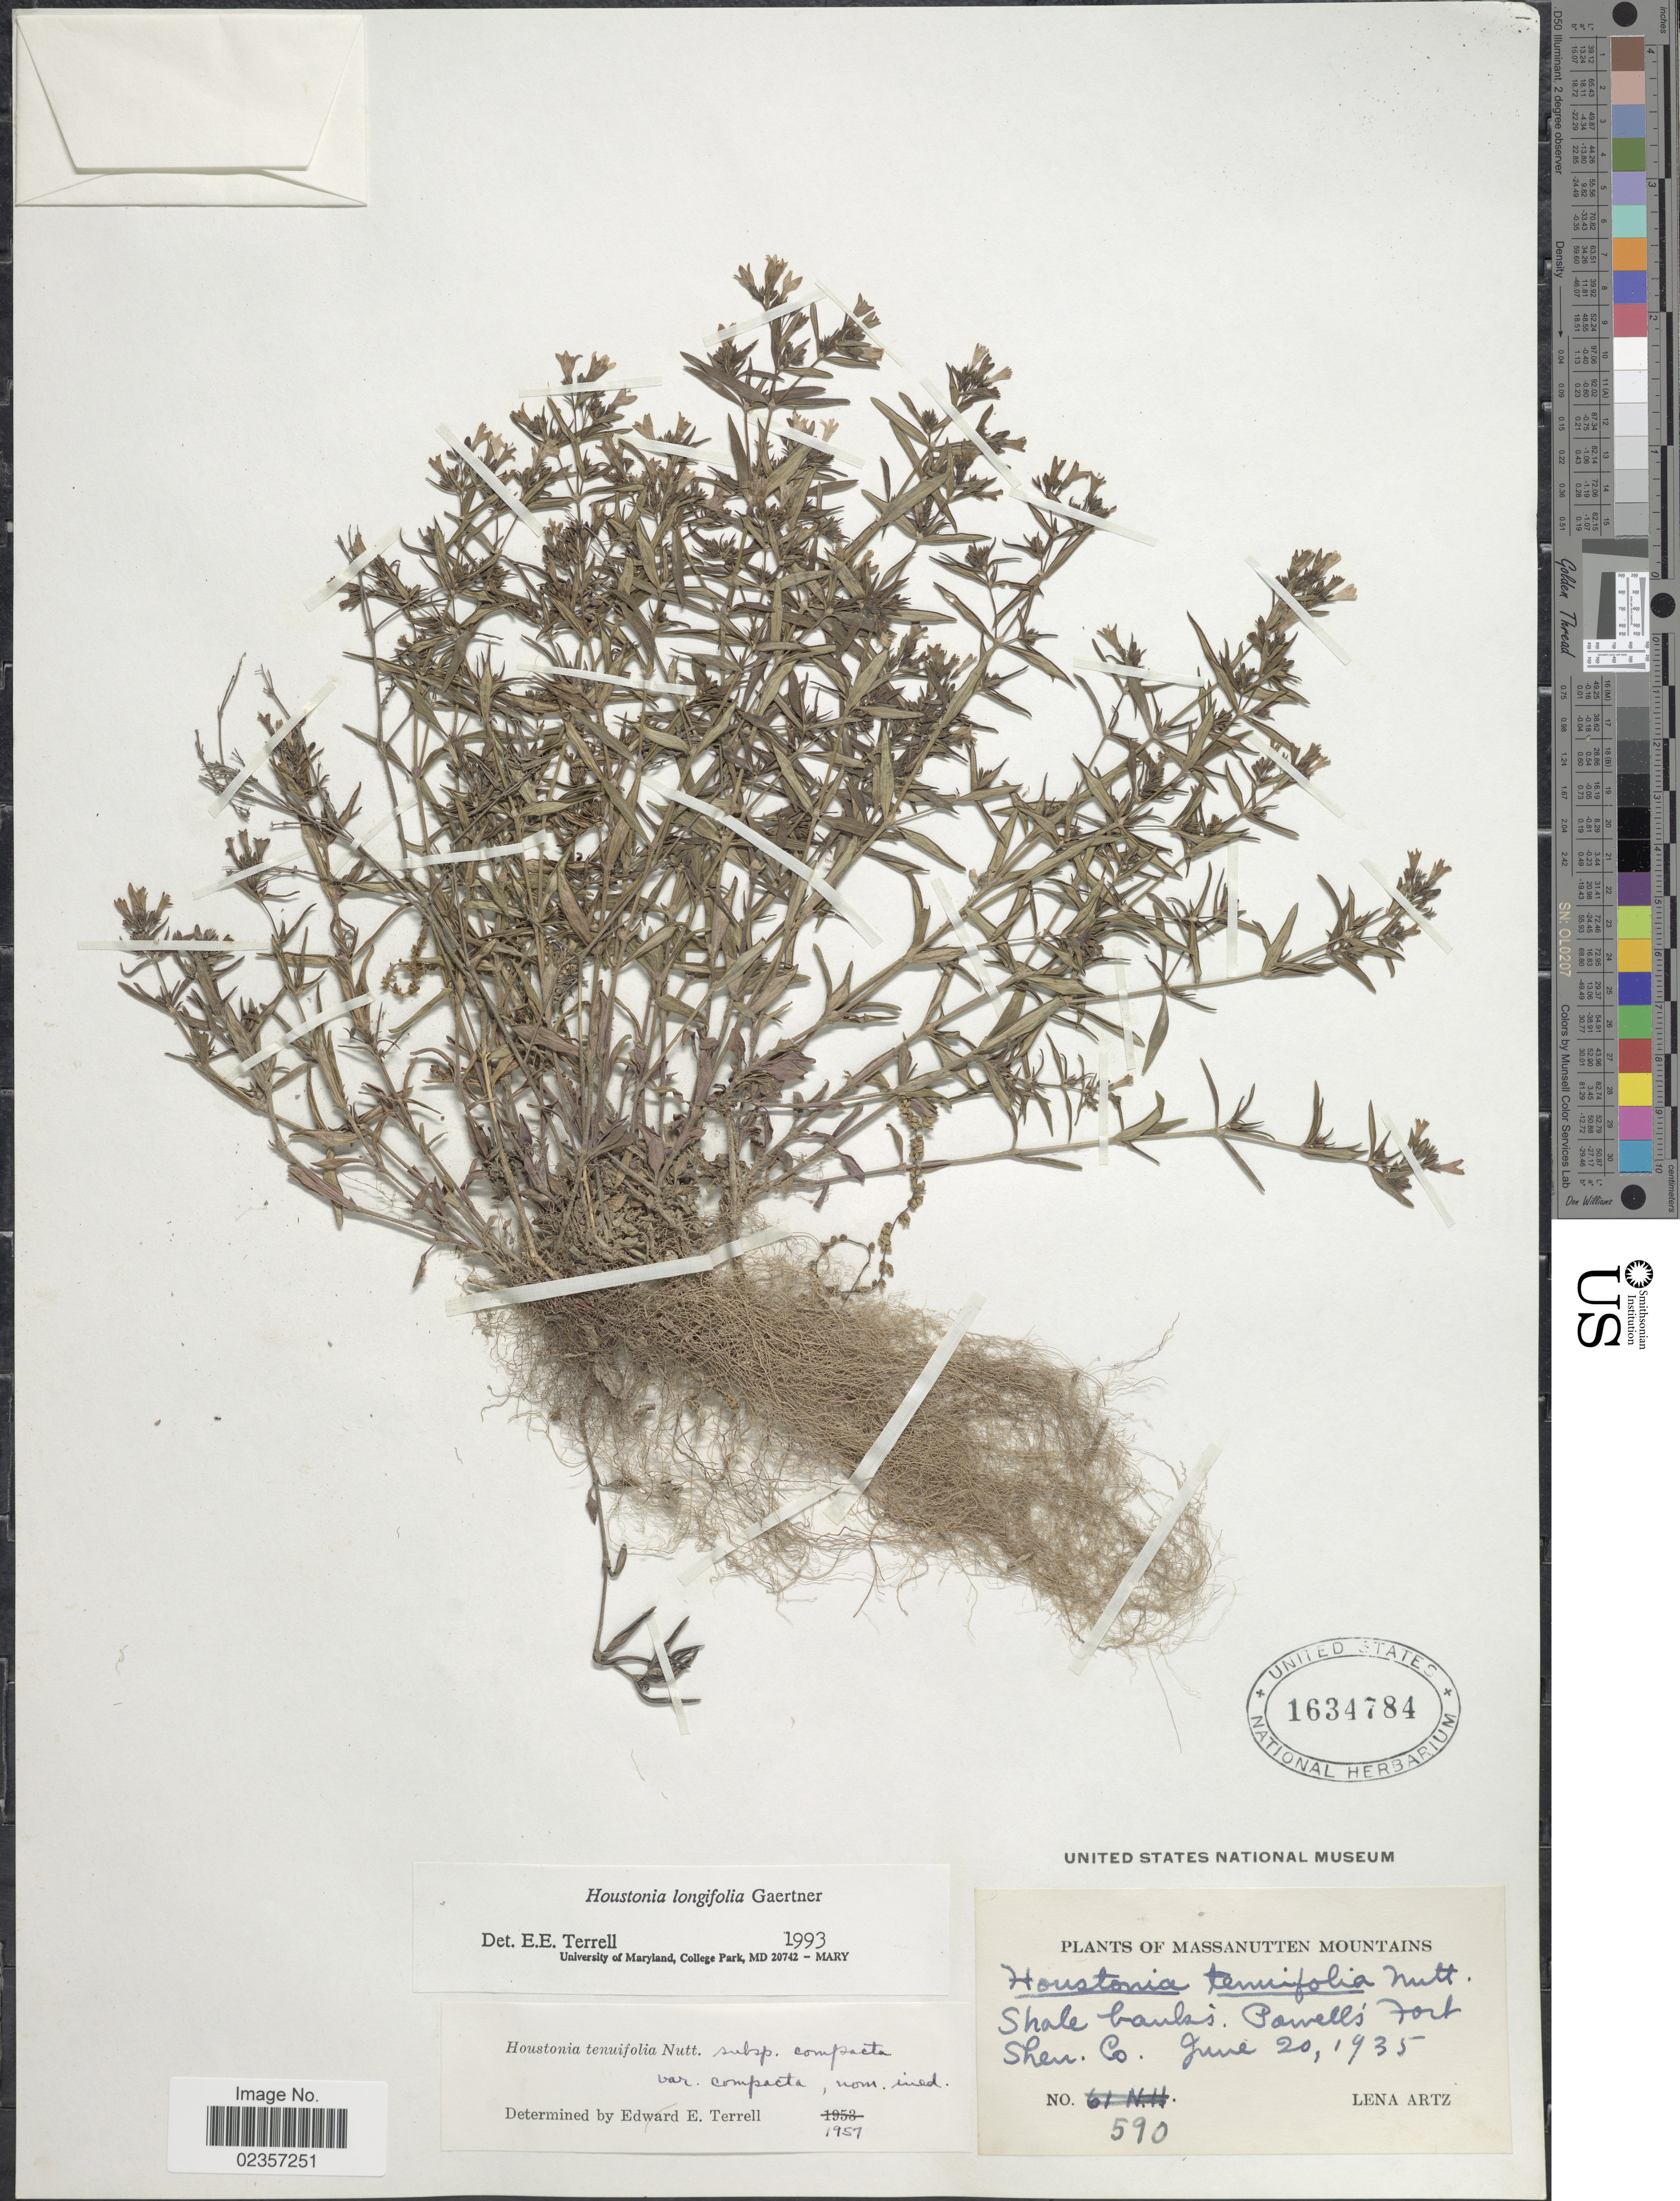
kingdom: Plantae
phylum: Tracheophyta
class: Magnoliopsida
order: Gentianales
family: Rubiaceae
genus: Houstonia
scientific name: Houstonia longifolia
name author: Gaertn.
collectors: L. Artz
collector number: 590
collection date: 1935-06-20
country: United States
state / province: Virginia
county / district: Shenandoah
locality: Massanutten Mountains. Shale banks. Powell's Fort, Shen. Co.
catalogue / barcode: US 1634784